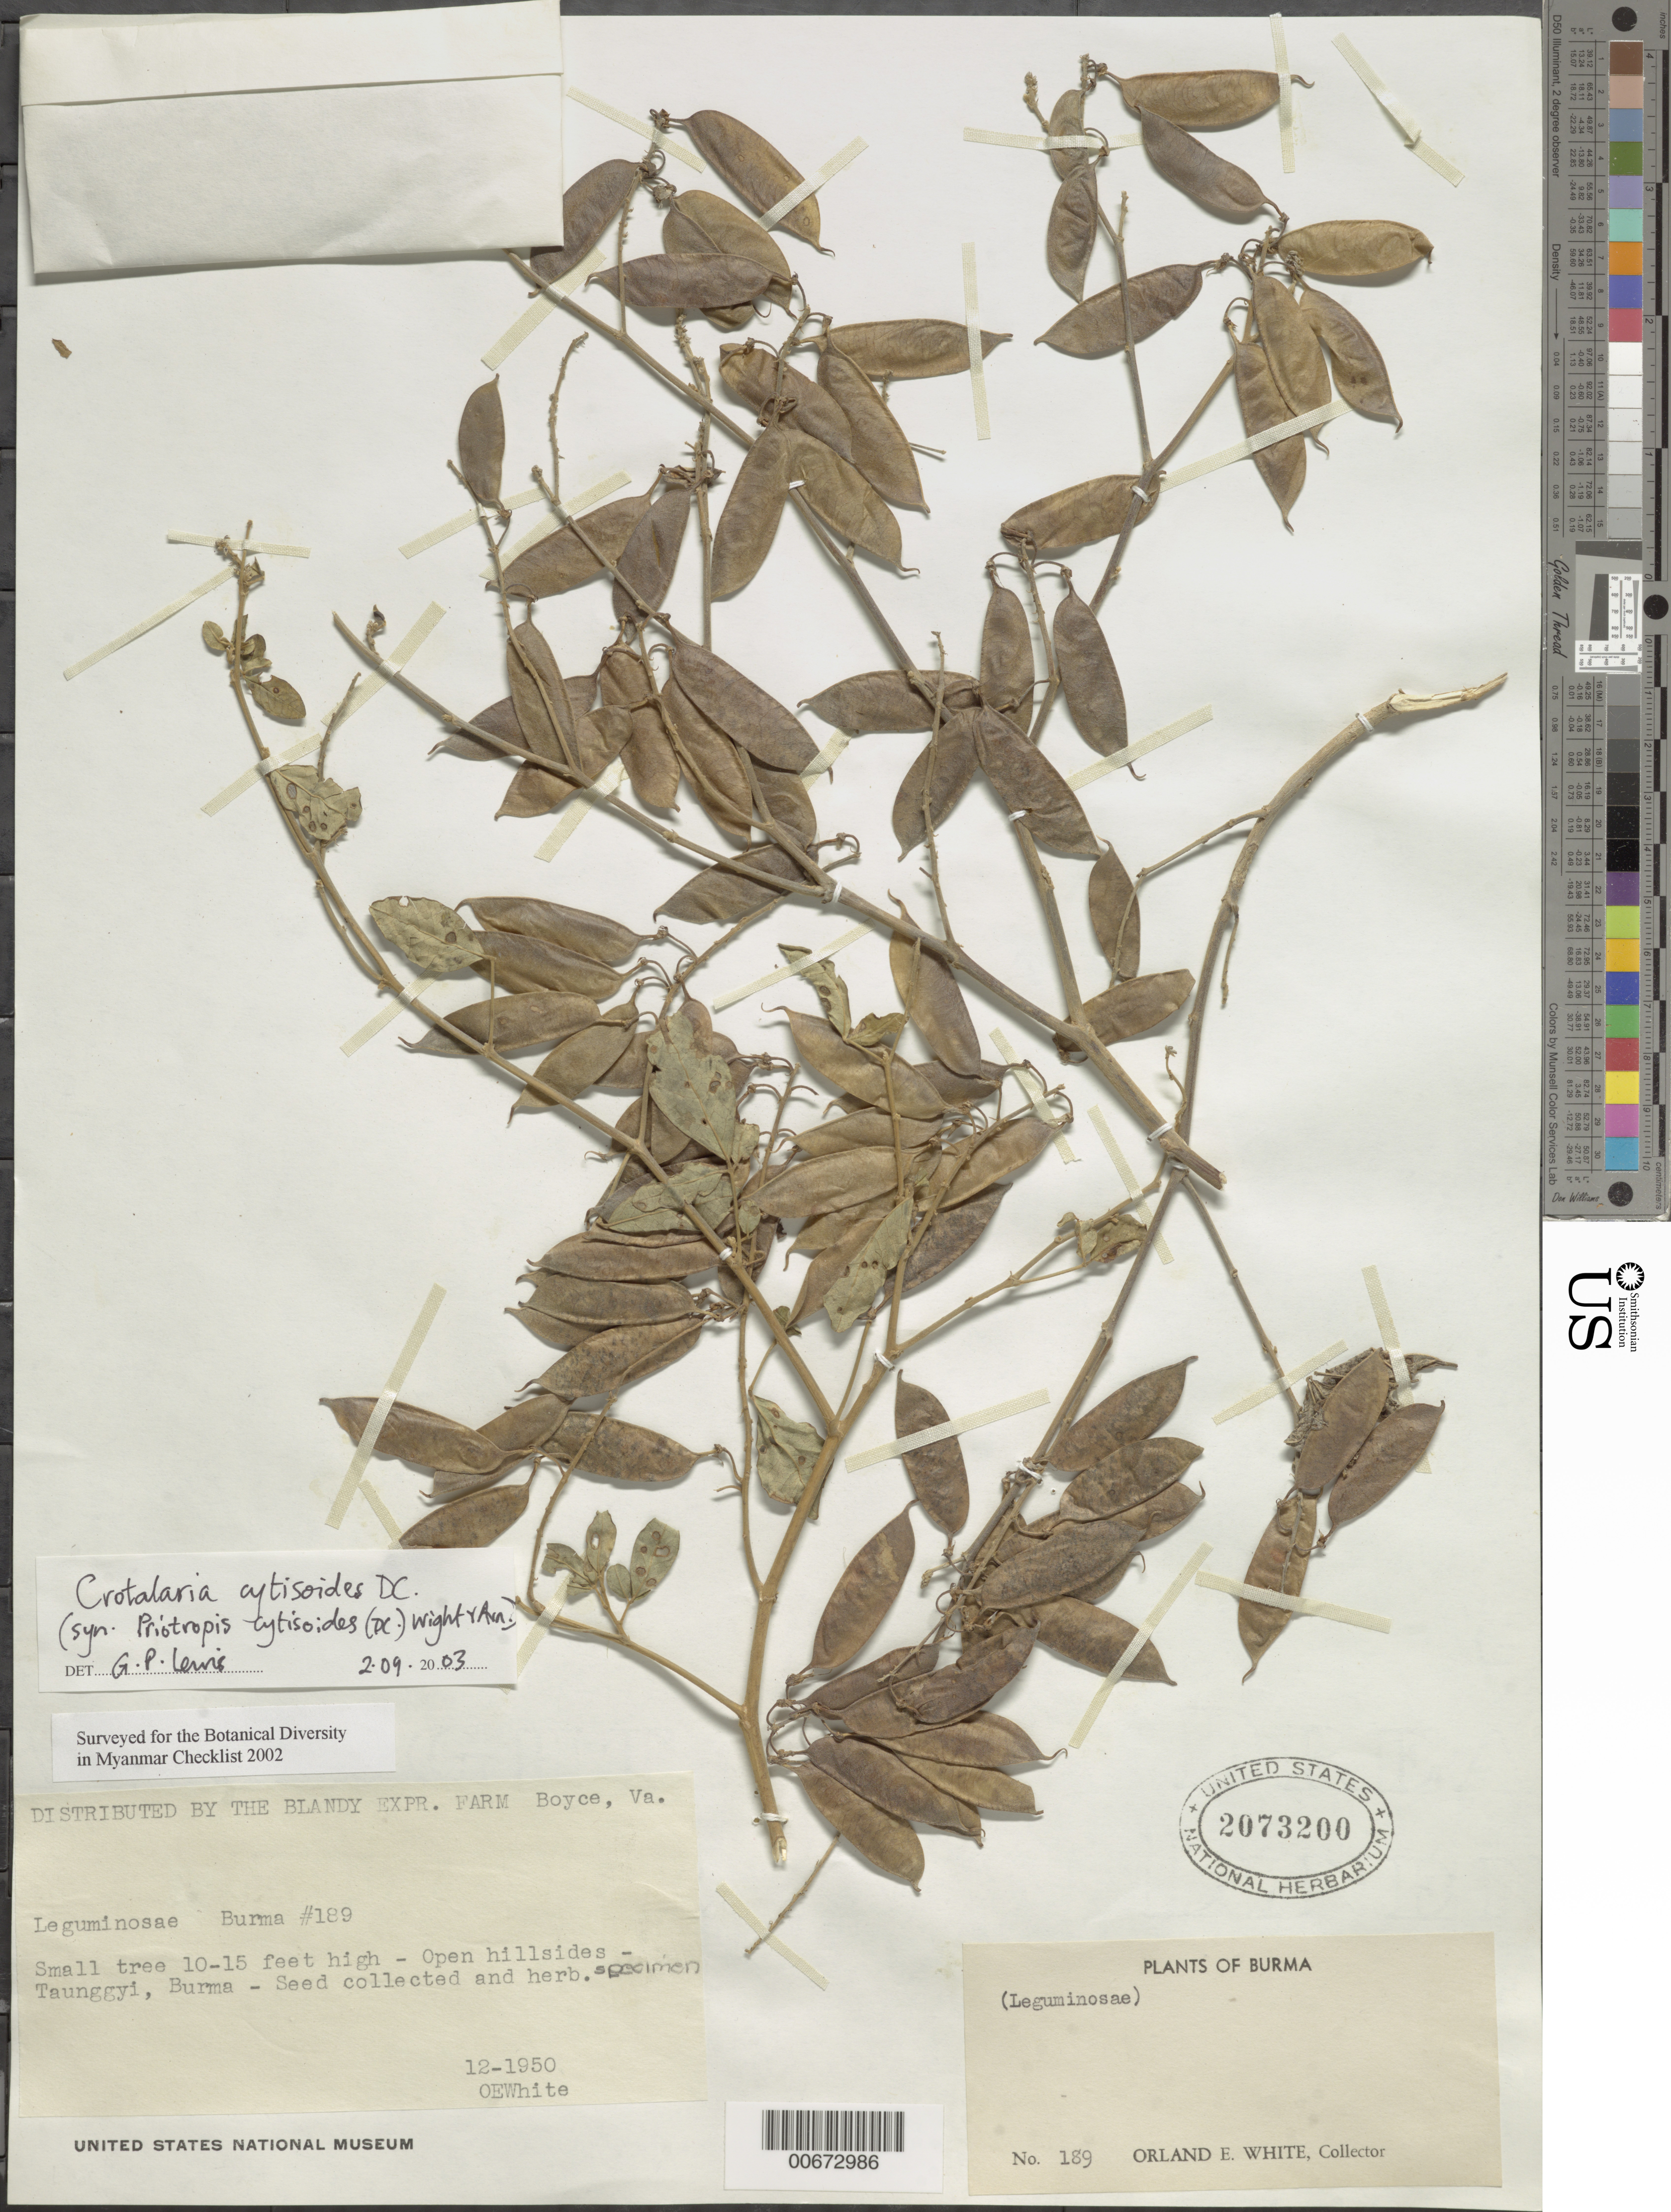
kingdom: Plantae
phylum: Tracheophyta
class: Magnoliopsida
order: Fabales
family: Fabaceae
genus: Crotalaria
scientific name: Crotalaria cytisoides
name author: DC.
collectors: O. E. White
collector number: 189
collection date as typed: Dec 1950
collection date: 1950-12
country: Myanmar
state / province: Shan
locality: Taunggyi.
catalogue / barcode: US 2073200